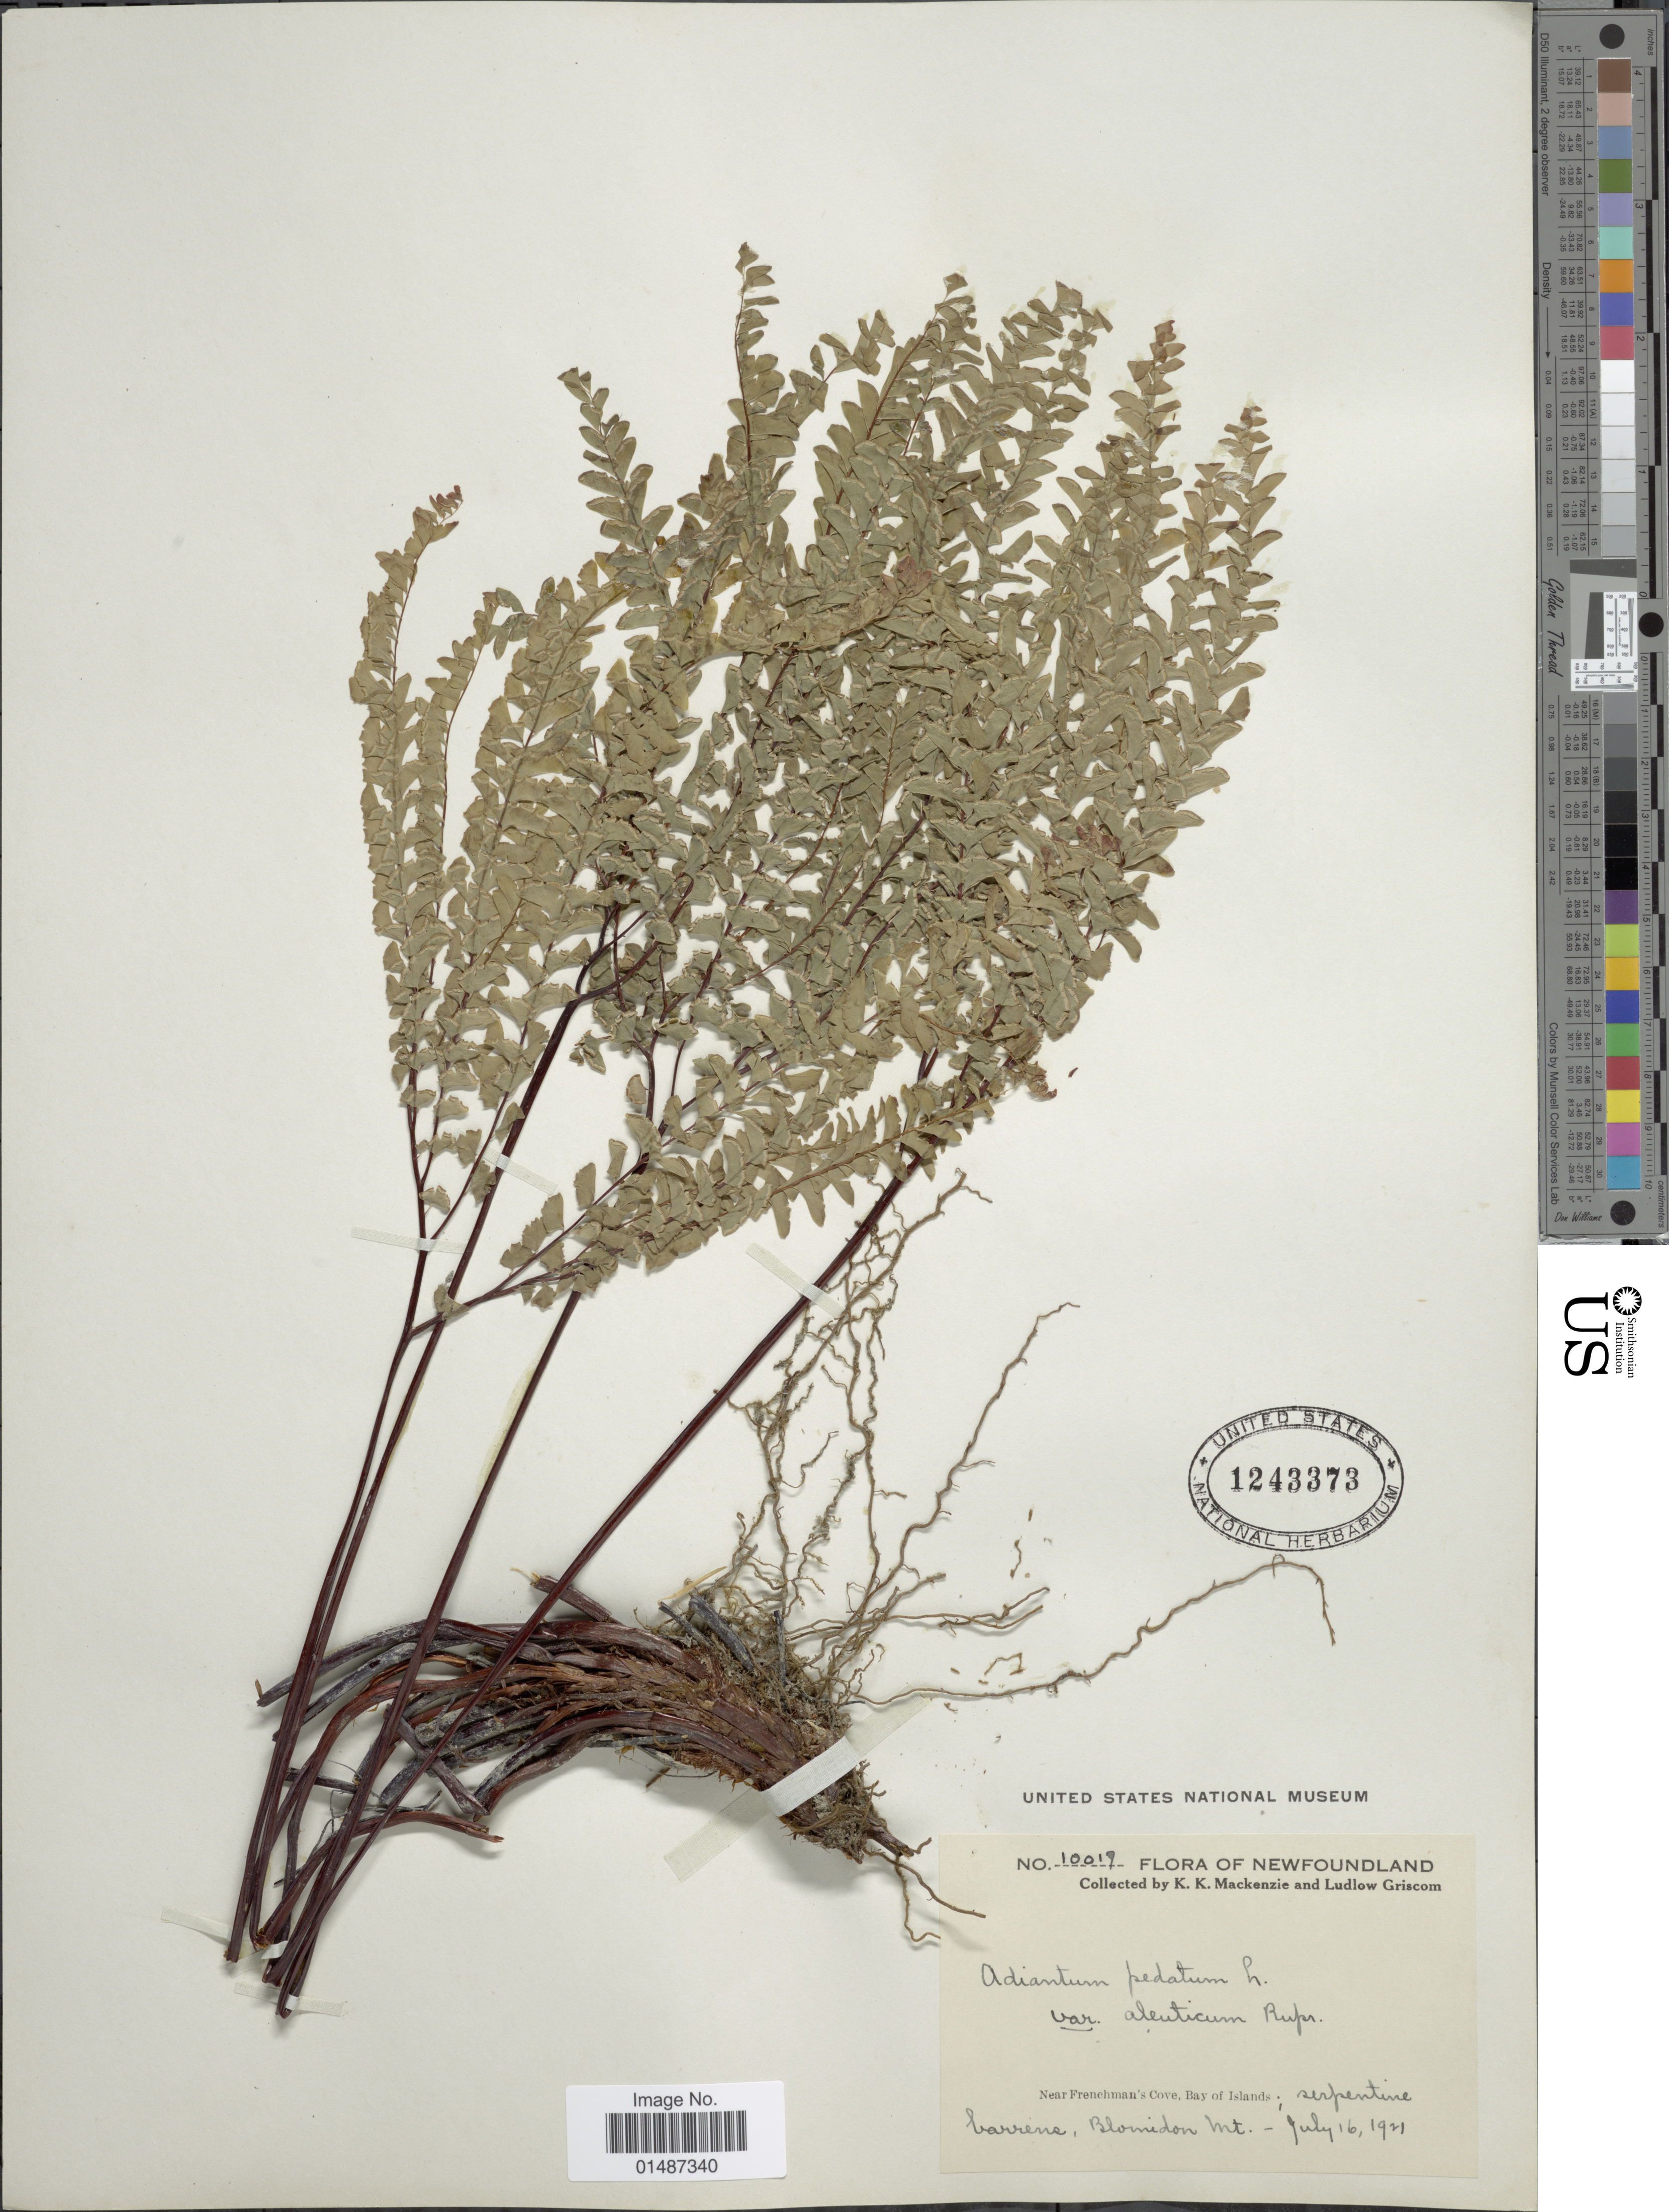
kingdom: Plantae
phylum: Tracheophyta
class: Polypodiopsida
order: Polypodiales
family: Pteridaceae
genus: Adiantum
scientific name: Adiantum pedatum subsp. calderi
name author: Cody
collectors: K. K. Mackenzie & L. Griscom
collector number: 10019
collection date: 1921-07-16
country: Canada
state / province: Newfoundland and Labrador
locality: Near Frenchman's Cove, Bay of Islands; serpentine barrens, Blomidon Mt.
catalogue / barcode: US 1243372